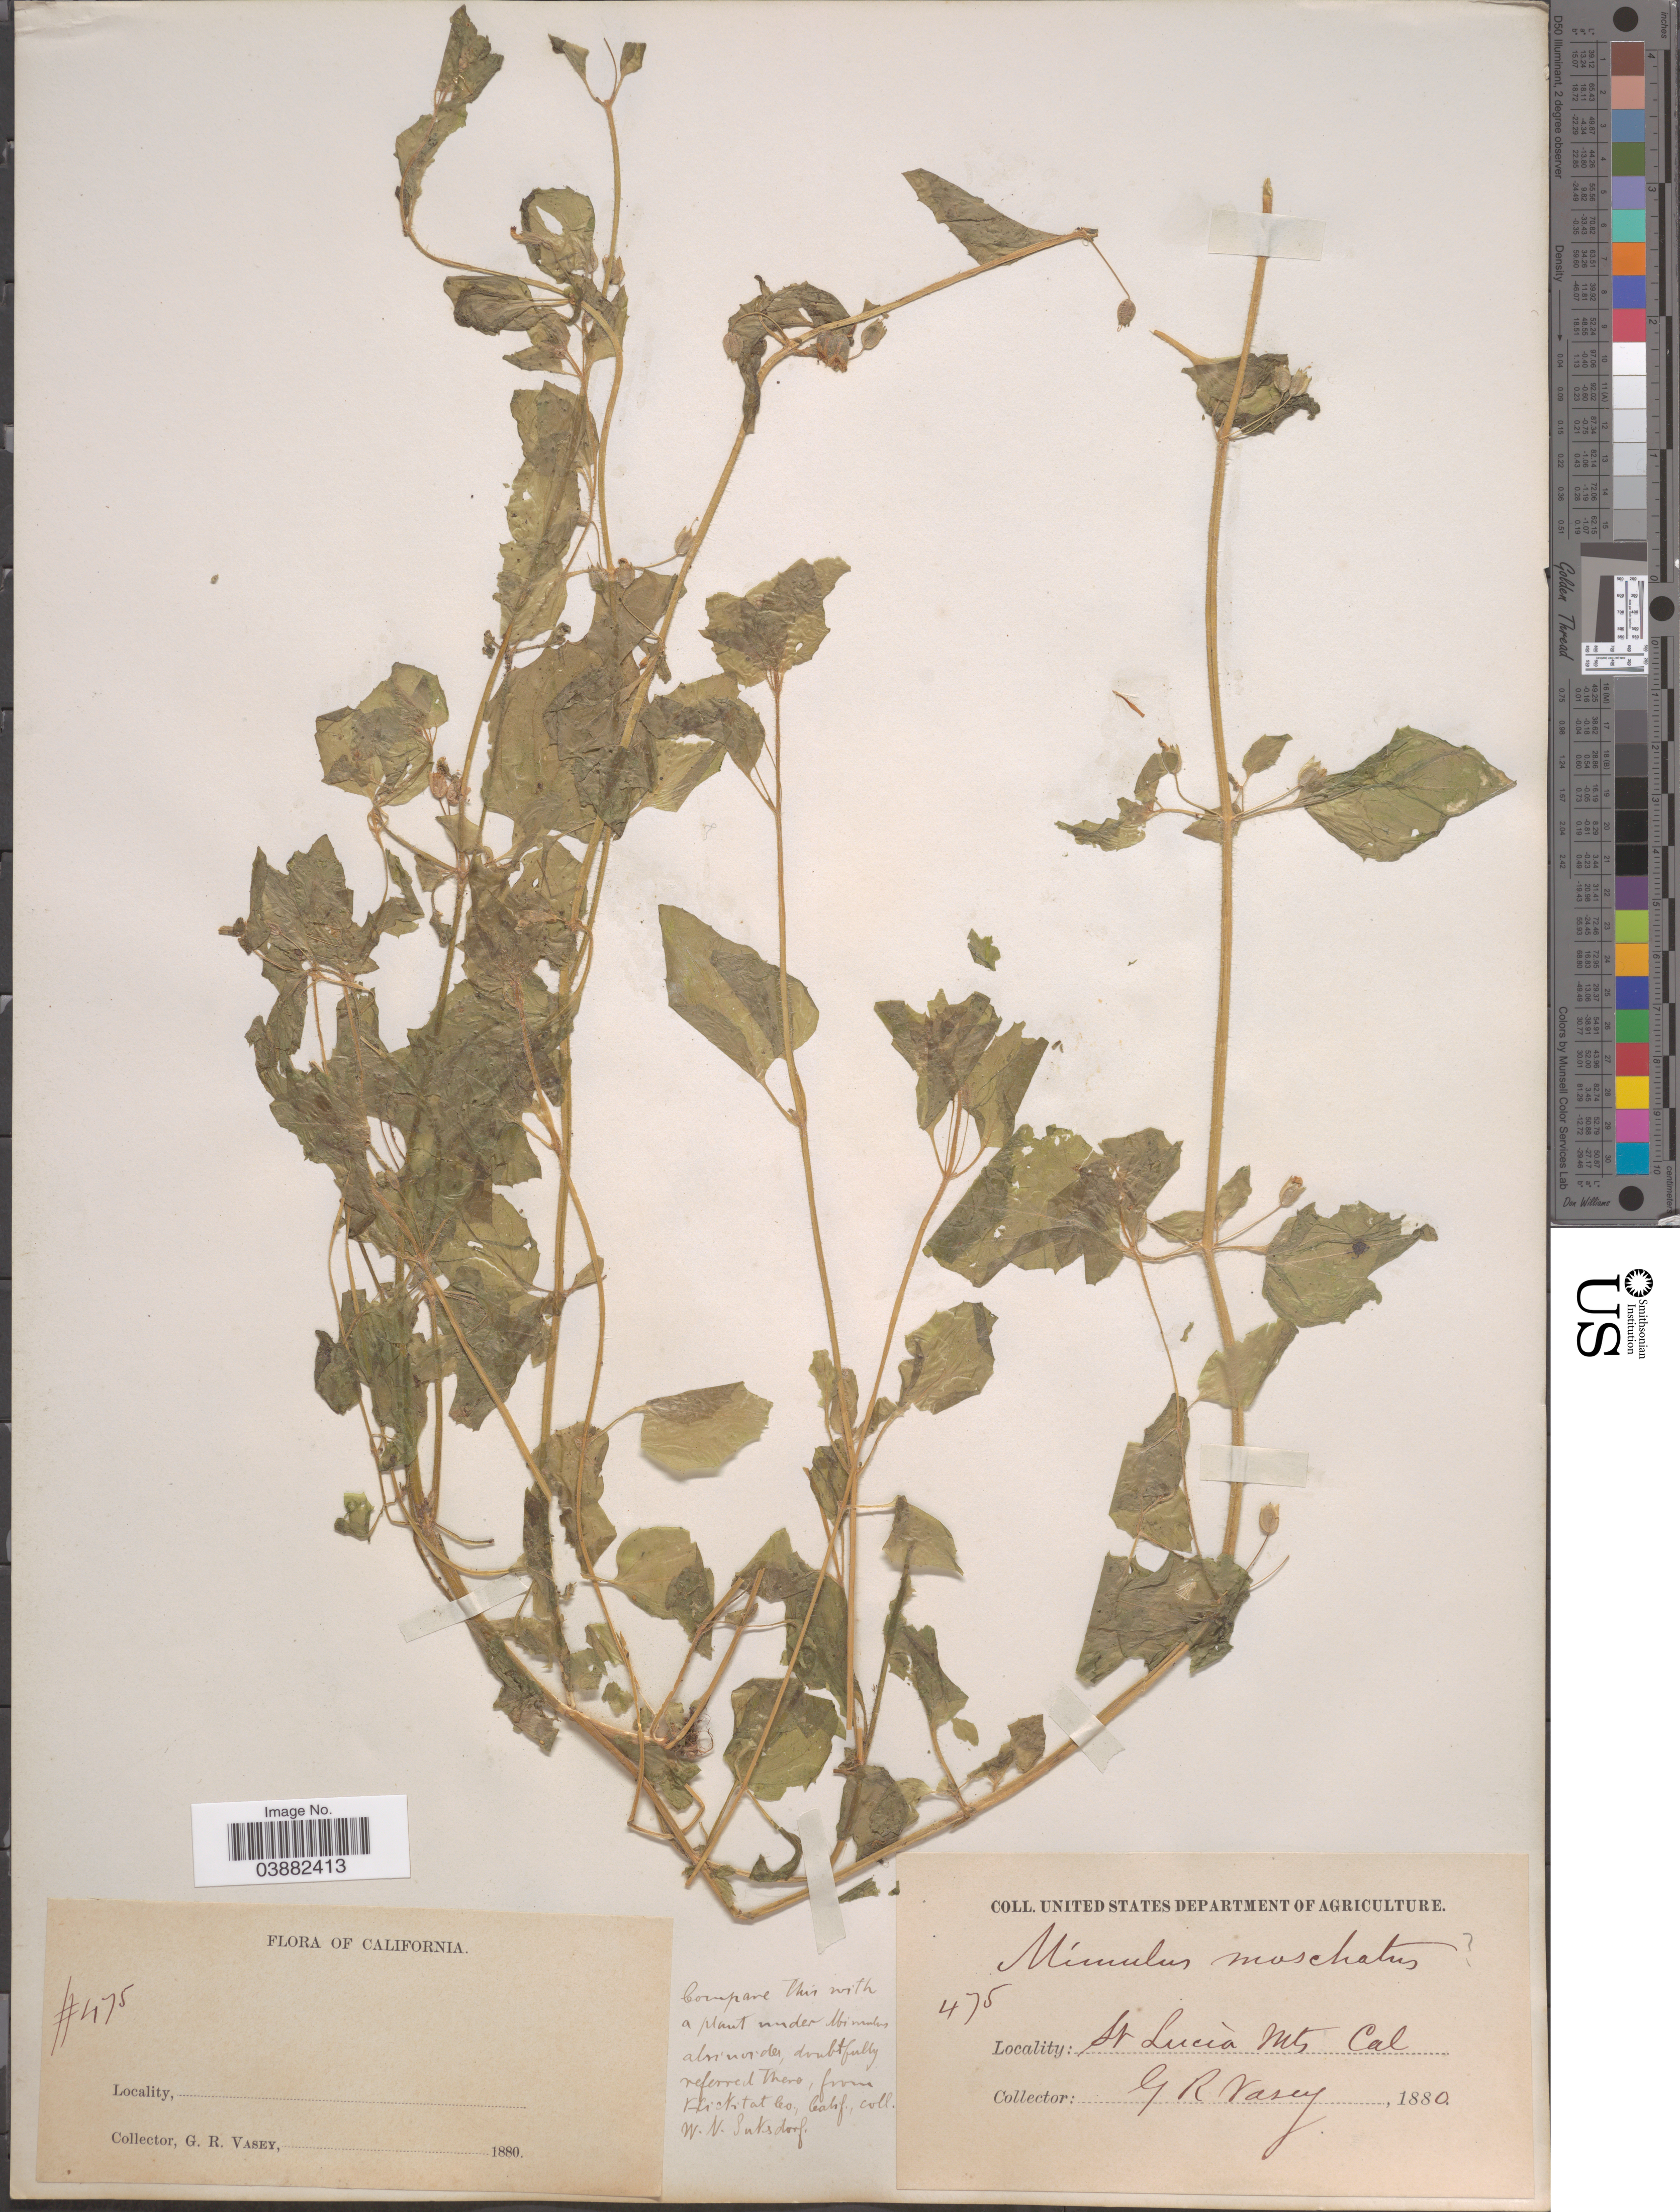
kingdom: Plantae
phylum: Tracheophyta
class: Magnoliopsida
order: Lamiales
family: Phrymaceae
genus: Mimulus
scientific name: Mimulus moschatus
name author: Douglas ex Lindl.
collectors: G. R. Vasey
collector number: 475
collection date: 1880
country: United States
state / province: California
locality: St Lucia Mts.